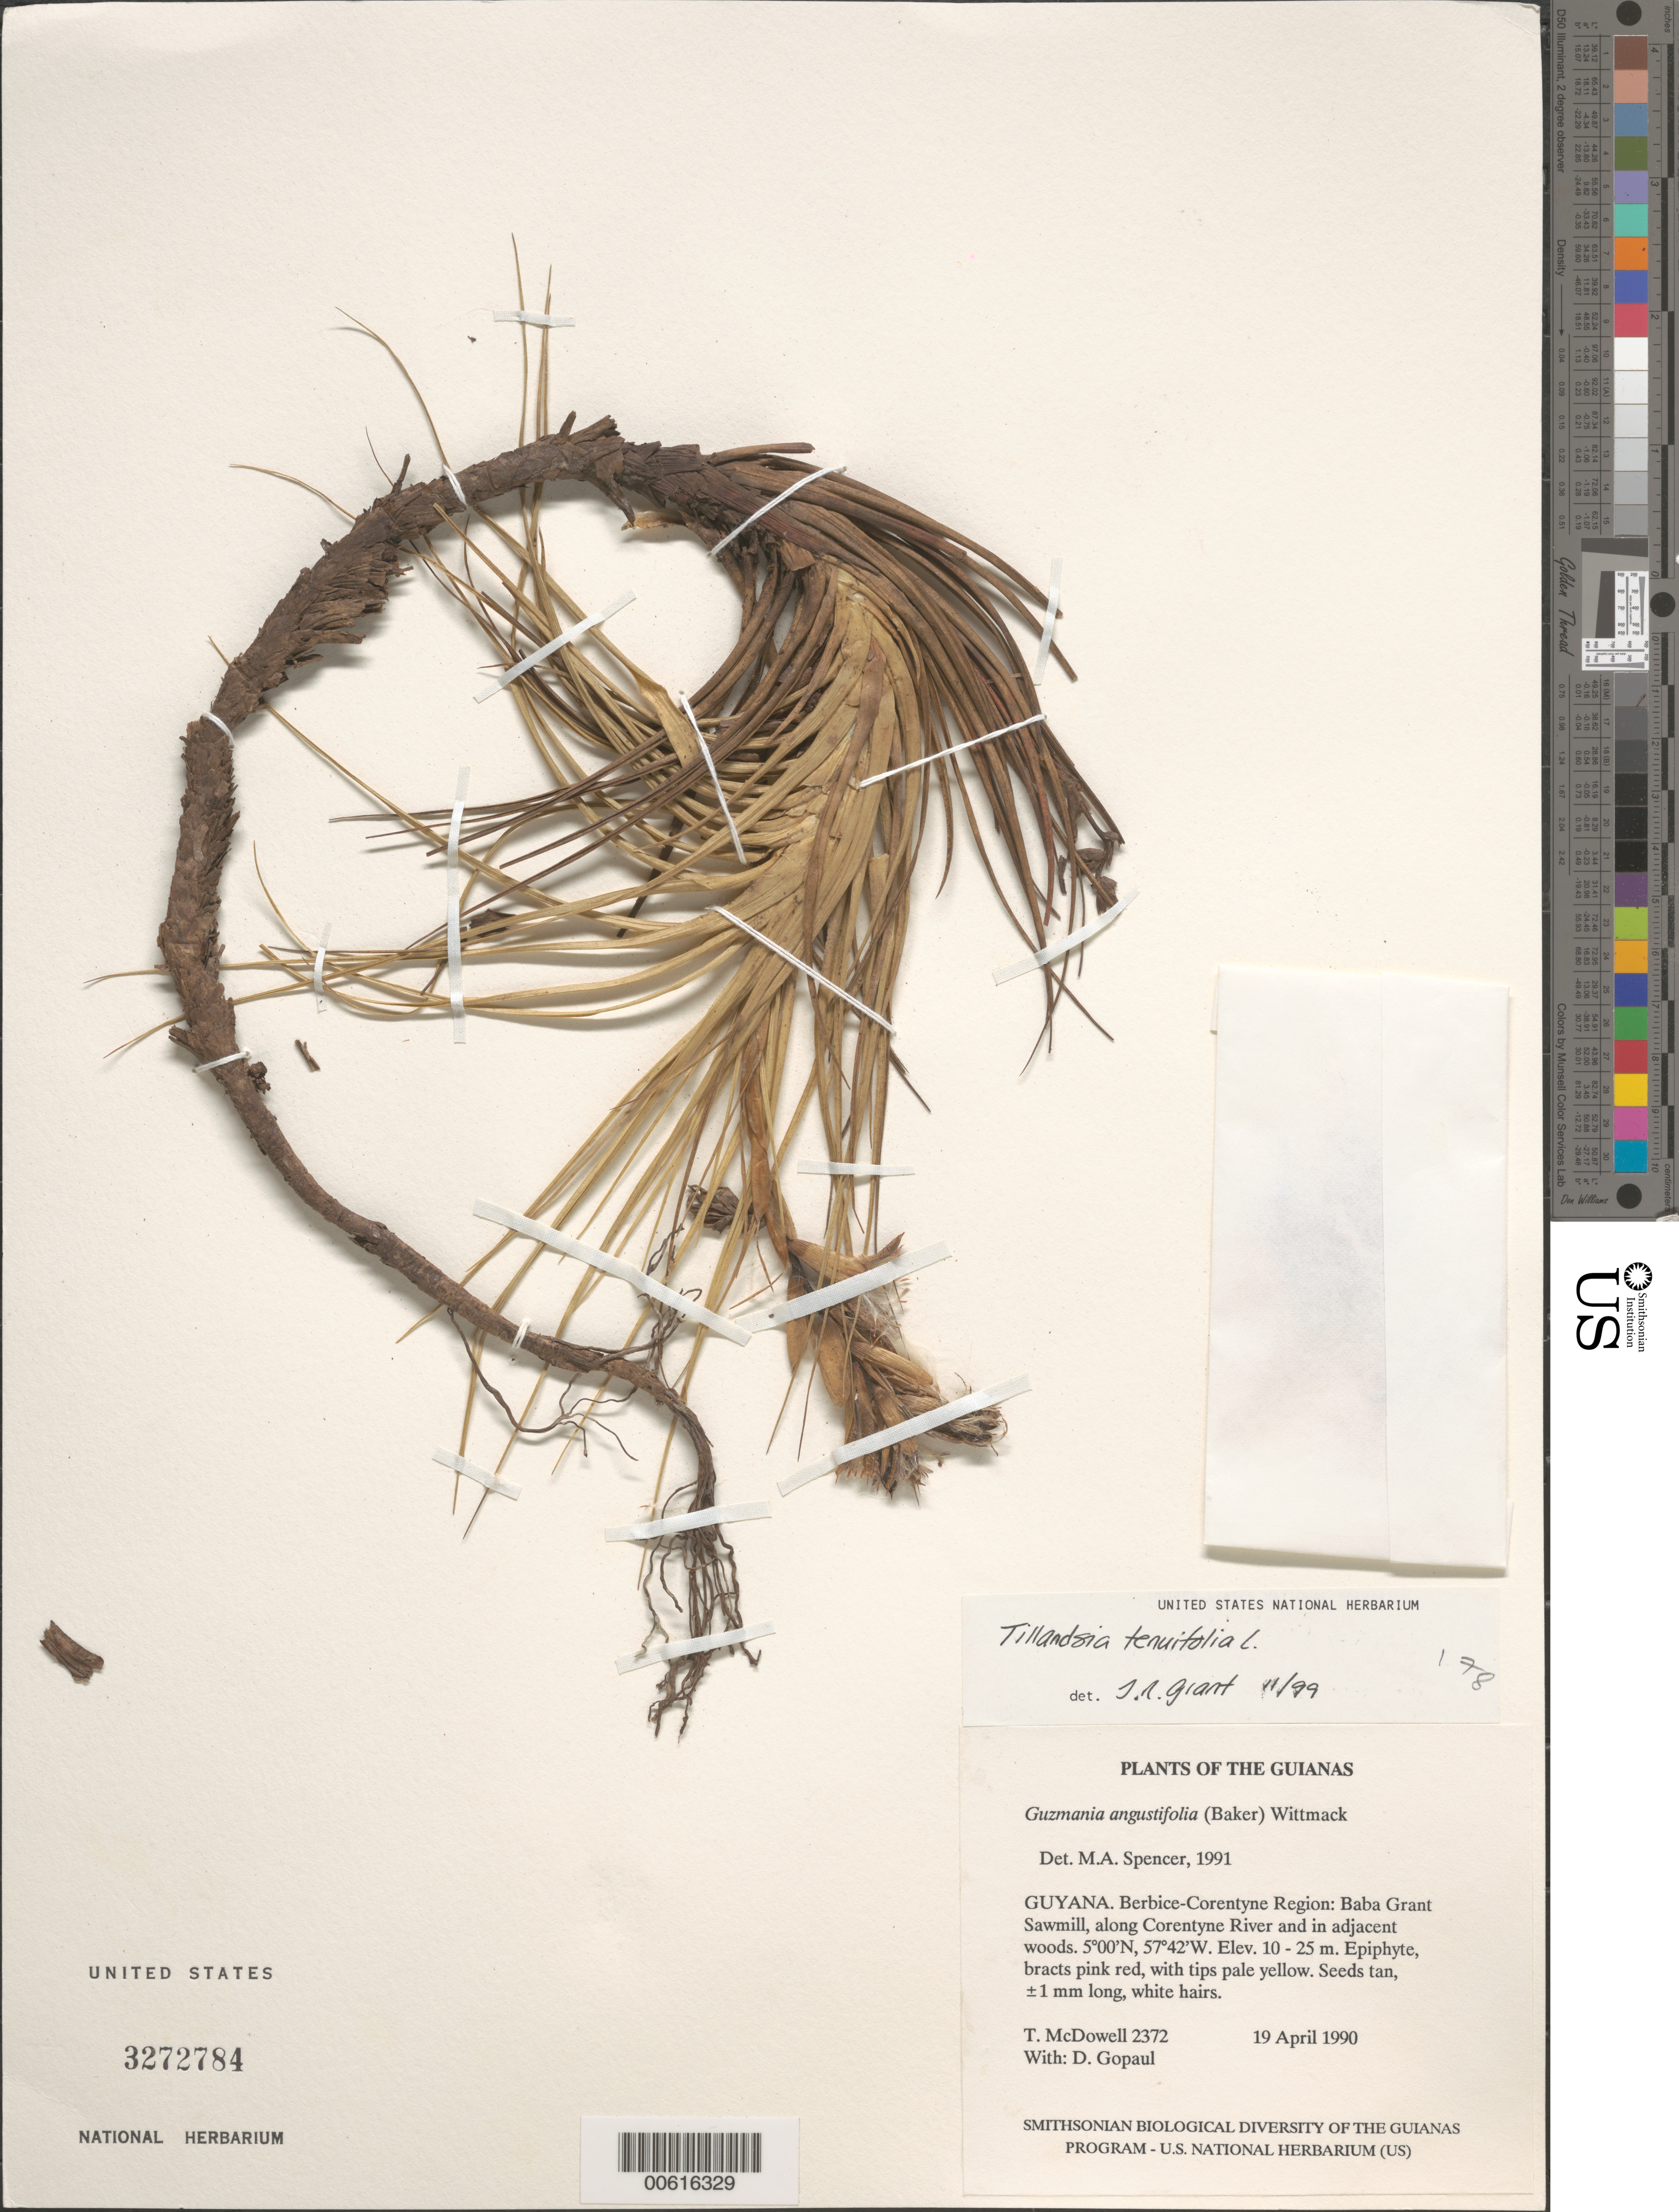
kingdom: Plantae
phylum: Tracheophyta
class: Liliopsida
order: Poales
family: Bromeliaceae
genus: Tillandsia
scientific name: Tillandsia tenuifolia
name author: L.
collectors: T. McDowell & D. Gopaul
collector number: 2372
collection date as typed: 19 April 1990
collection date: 1990-04-19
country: Guyana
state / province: E. Berbice-Corentyne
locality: Baba Grant Sawmill, along Corentyne River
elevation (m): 10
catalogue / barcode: US 3272784